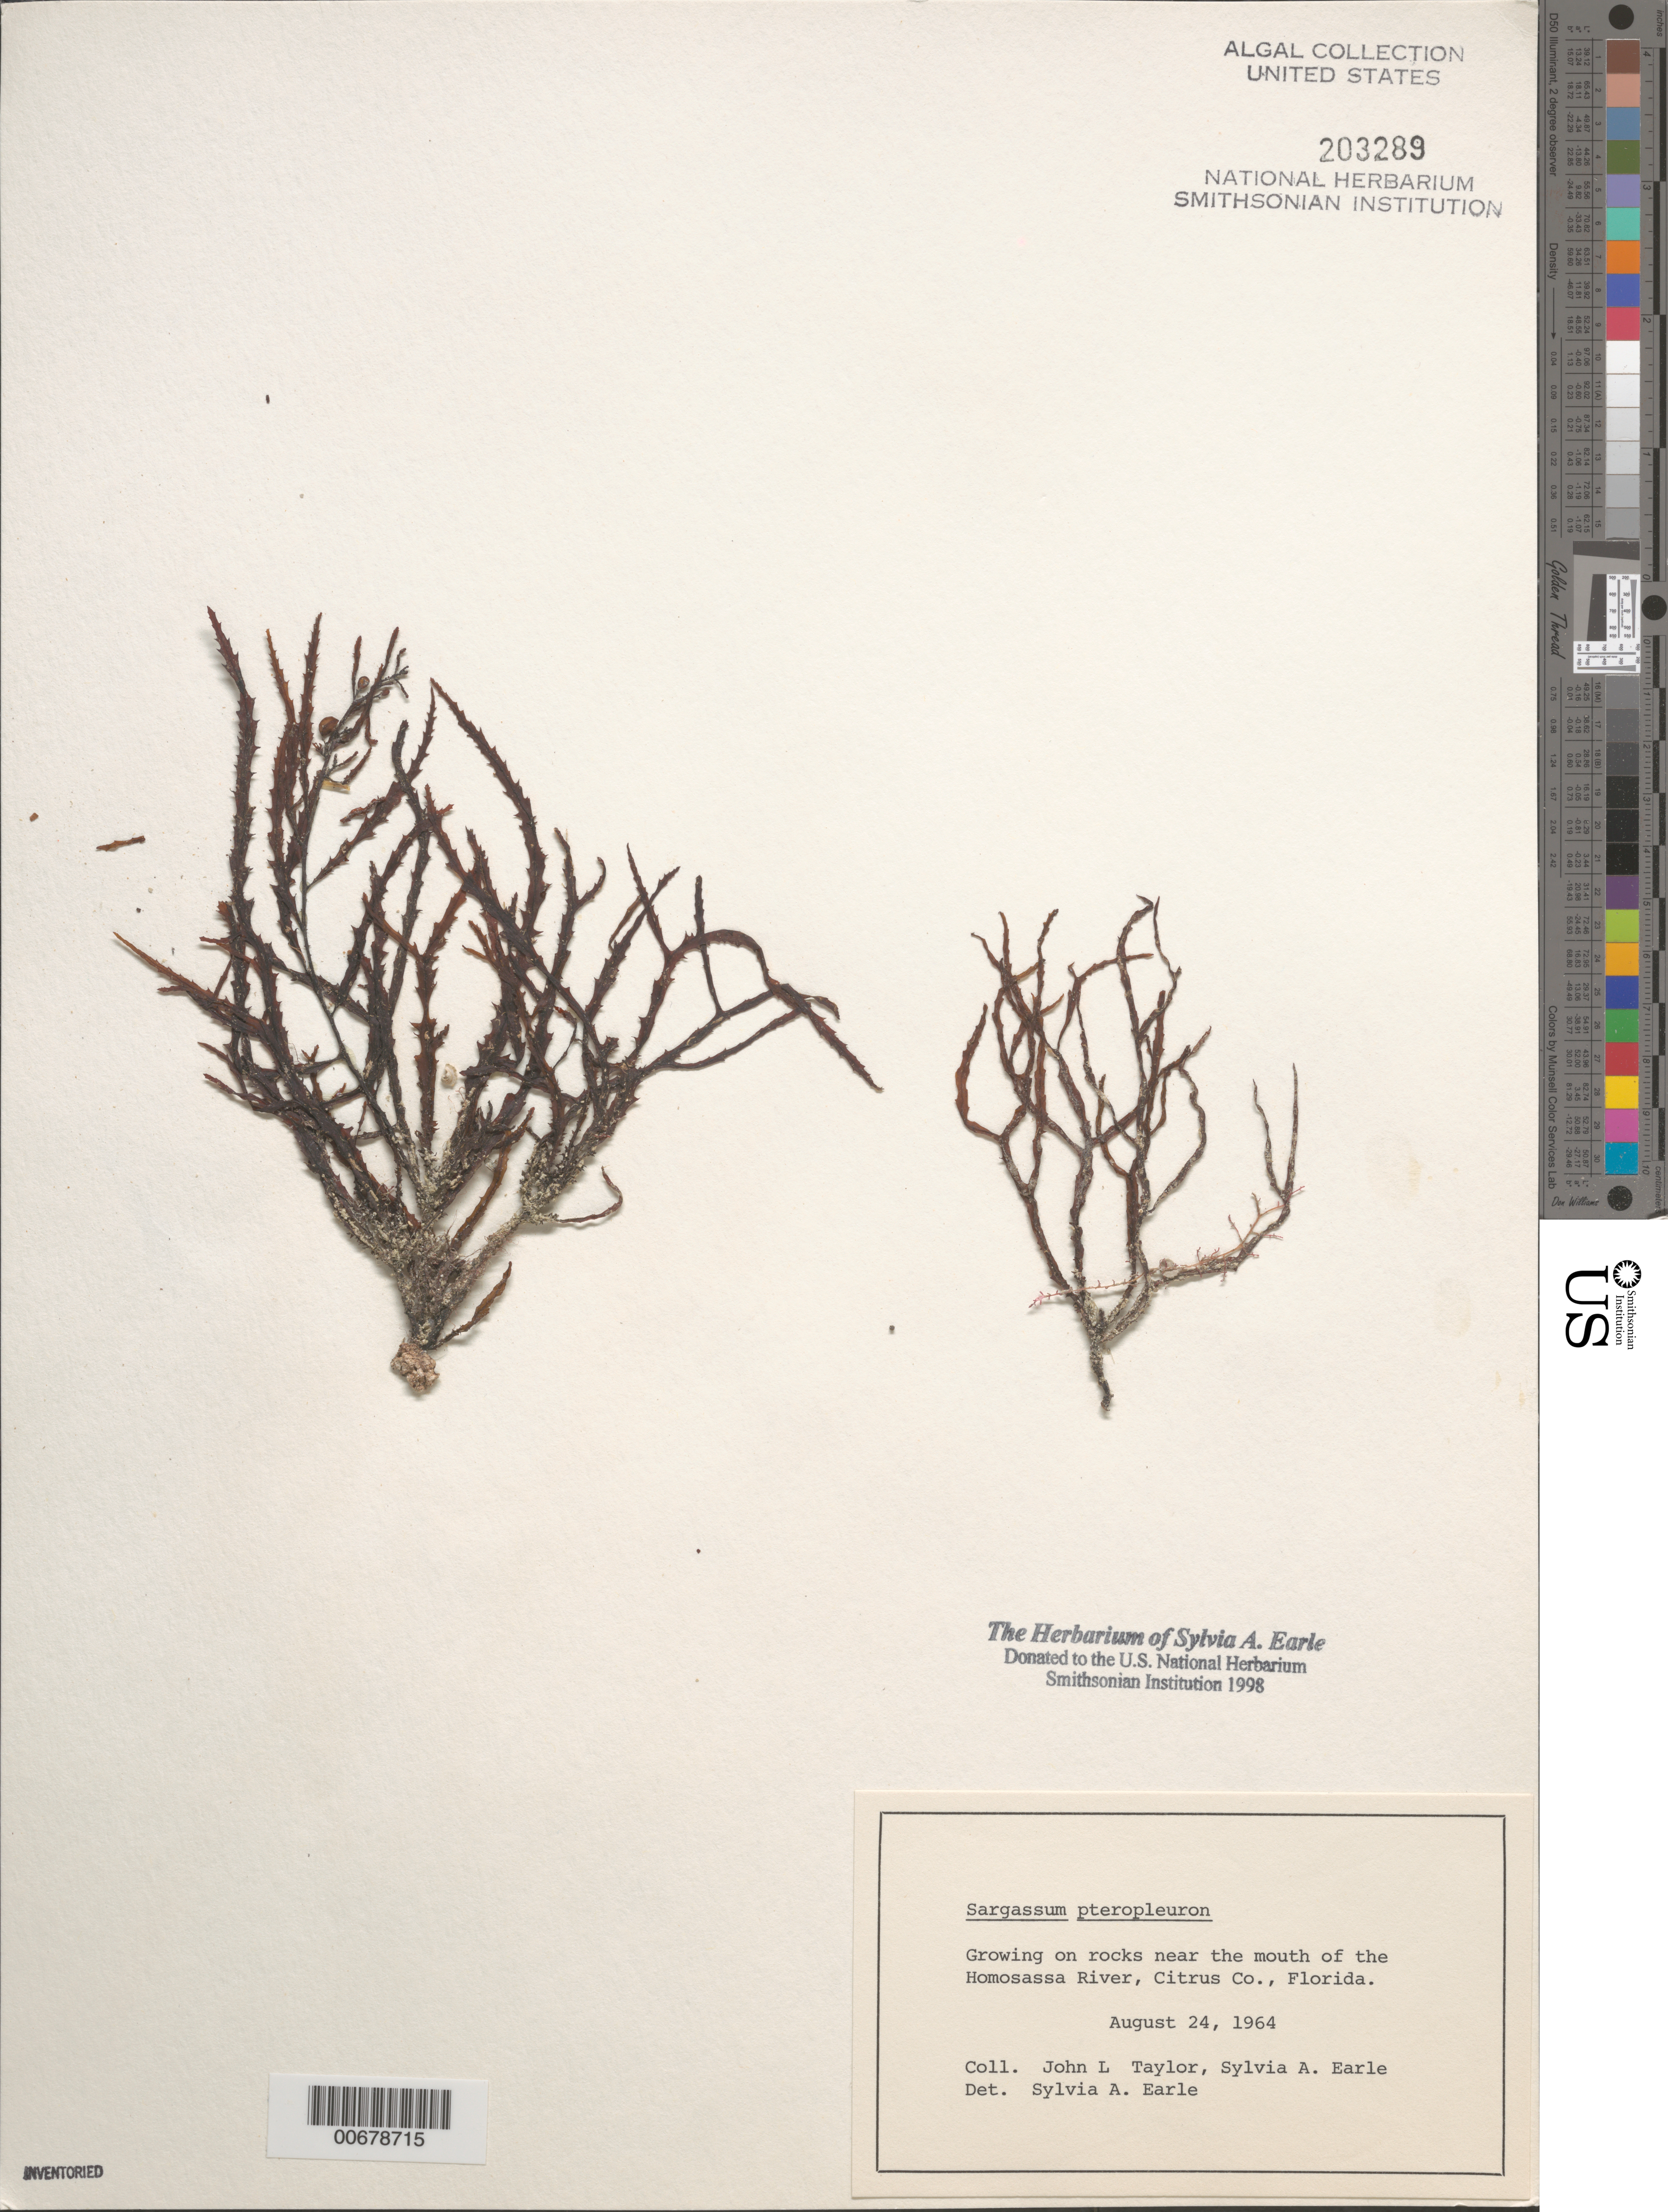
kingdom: Chromista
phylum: Ochrophyta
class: Phaeophyceae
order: Fucales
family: Sargassaceae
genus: Sargassum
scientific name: Sargassum pteropleuron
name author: Grunow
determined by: Earle, S. A.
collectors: J. L. Taylor & S. A. Earle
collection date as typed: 24 Aug 1964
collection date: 1964-08-24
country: United States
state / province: Florida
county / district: Citrus County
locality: Rocks near Homosassa River mouth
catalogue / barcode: US 203289